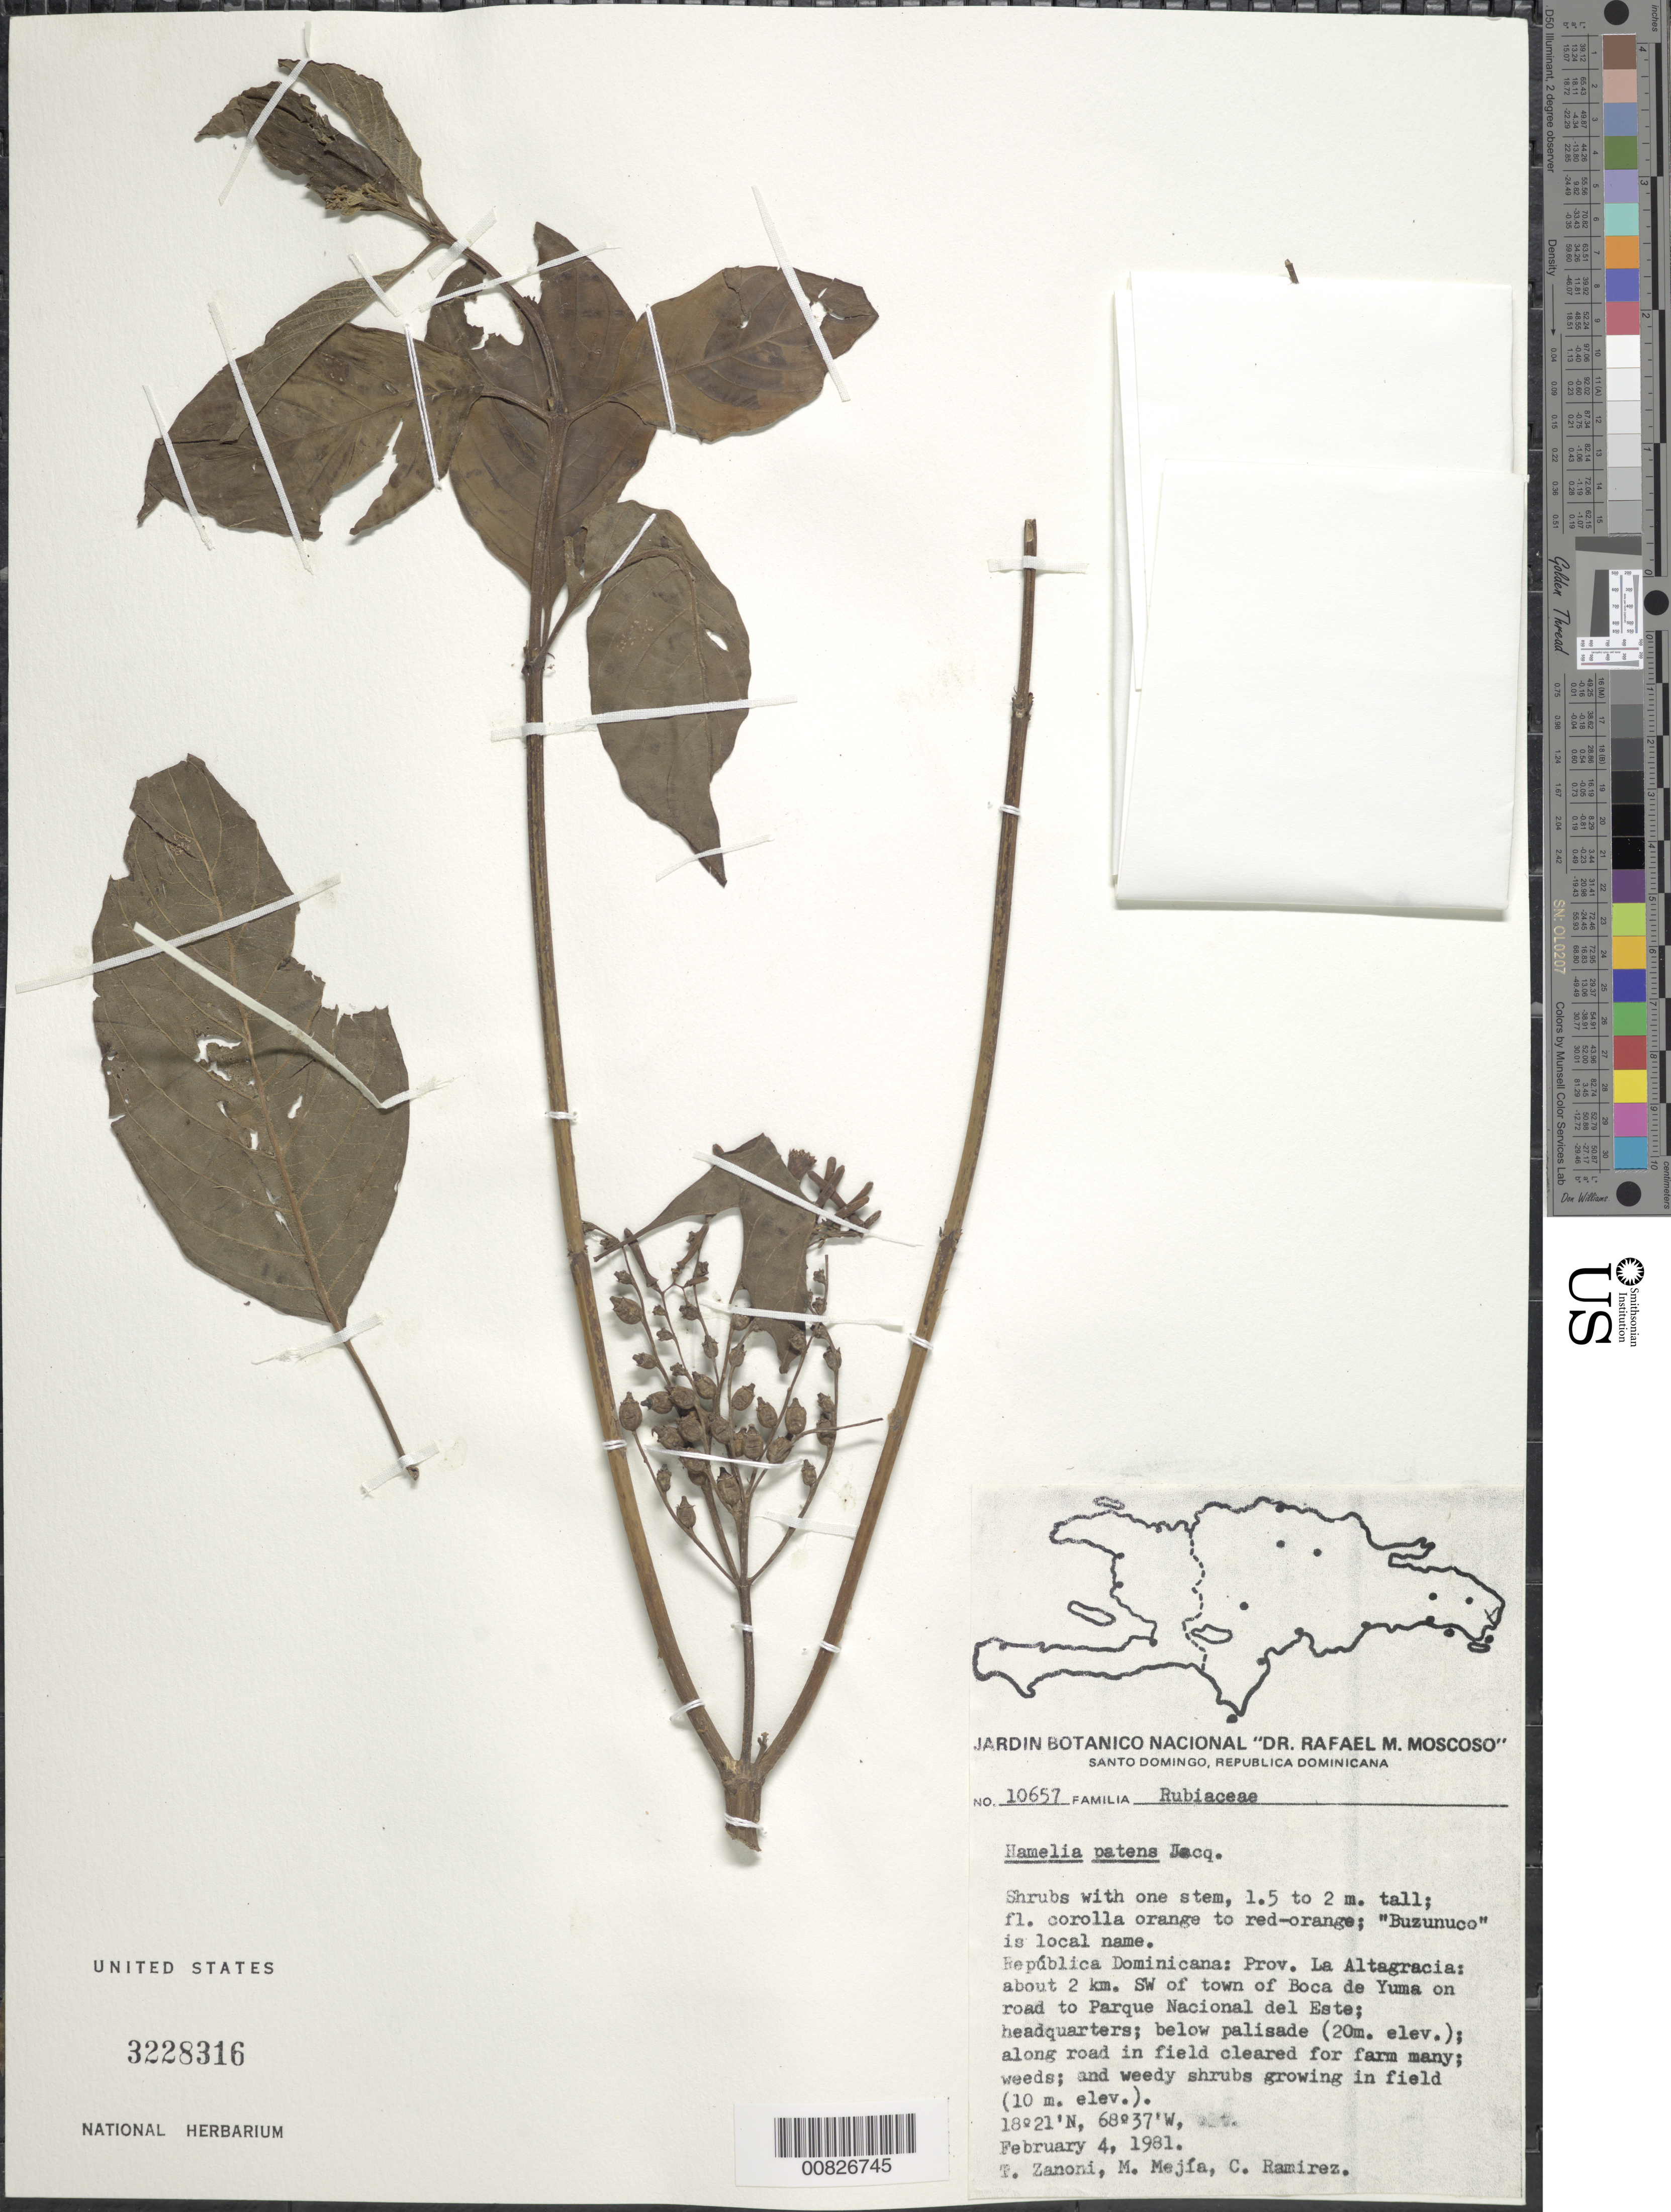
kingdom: Plantae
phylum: Tracheophyta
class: Magnoliopsida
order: Gentianales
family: Rubiaceae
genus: Hamelia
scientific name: Hamelia patens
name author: Jacq.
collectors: T. A. Zanoni, M. Mejia & C. Ramirez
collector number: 10657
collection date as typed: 04 Feb 1981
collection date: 1981-02-04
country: Dominican Republic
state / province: La Altagracia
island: Hispaniola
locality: About 2 km SW of town of Boca de Yuma on road to Parque Nacional del Este; headquarters; below palisade (20m elec.)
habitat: Along road in field cleared for fram many weeds, and weedy shrubs growing in field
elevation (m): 10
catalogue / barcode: US 3228316